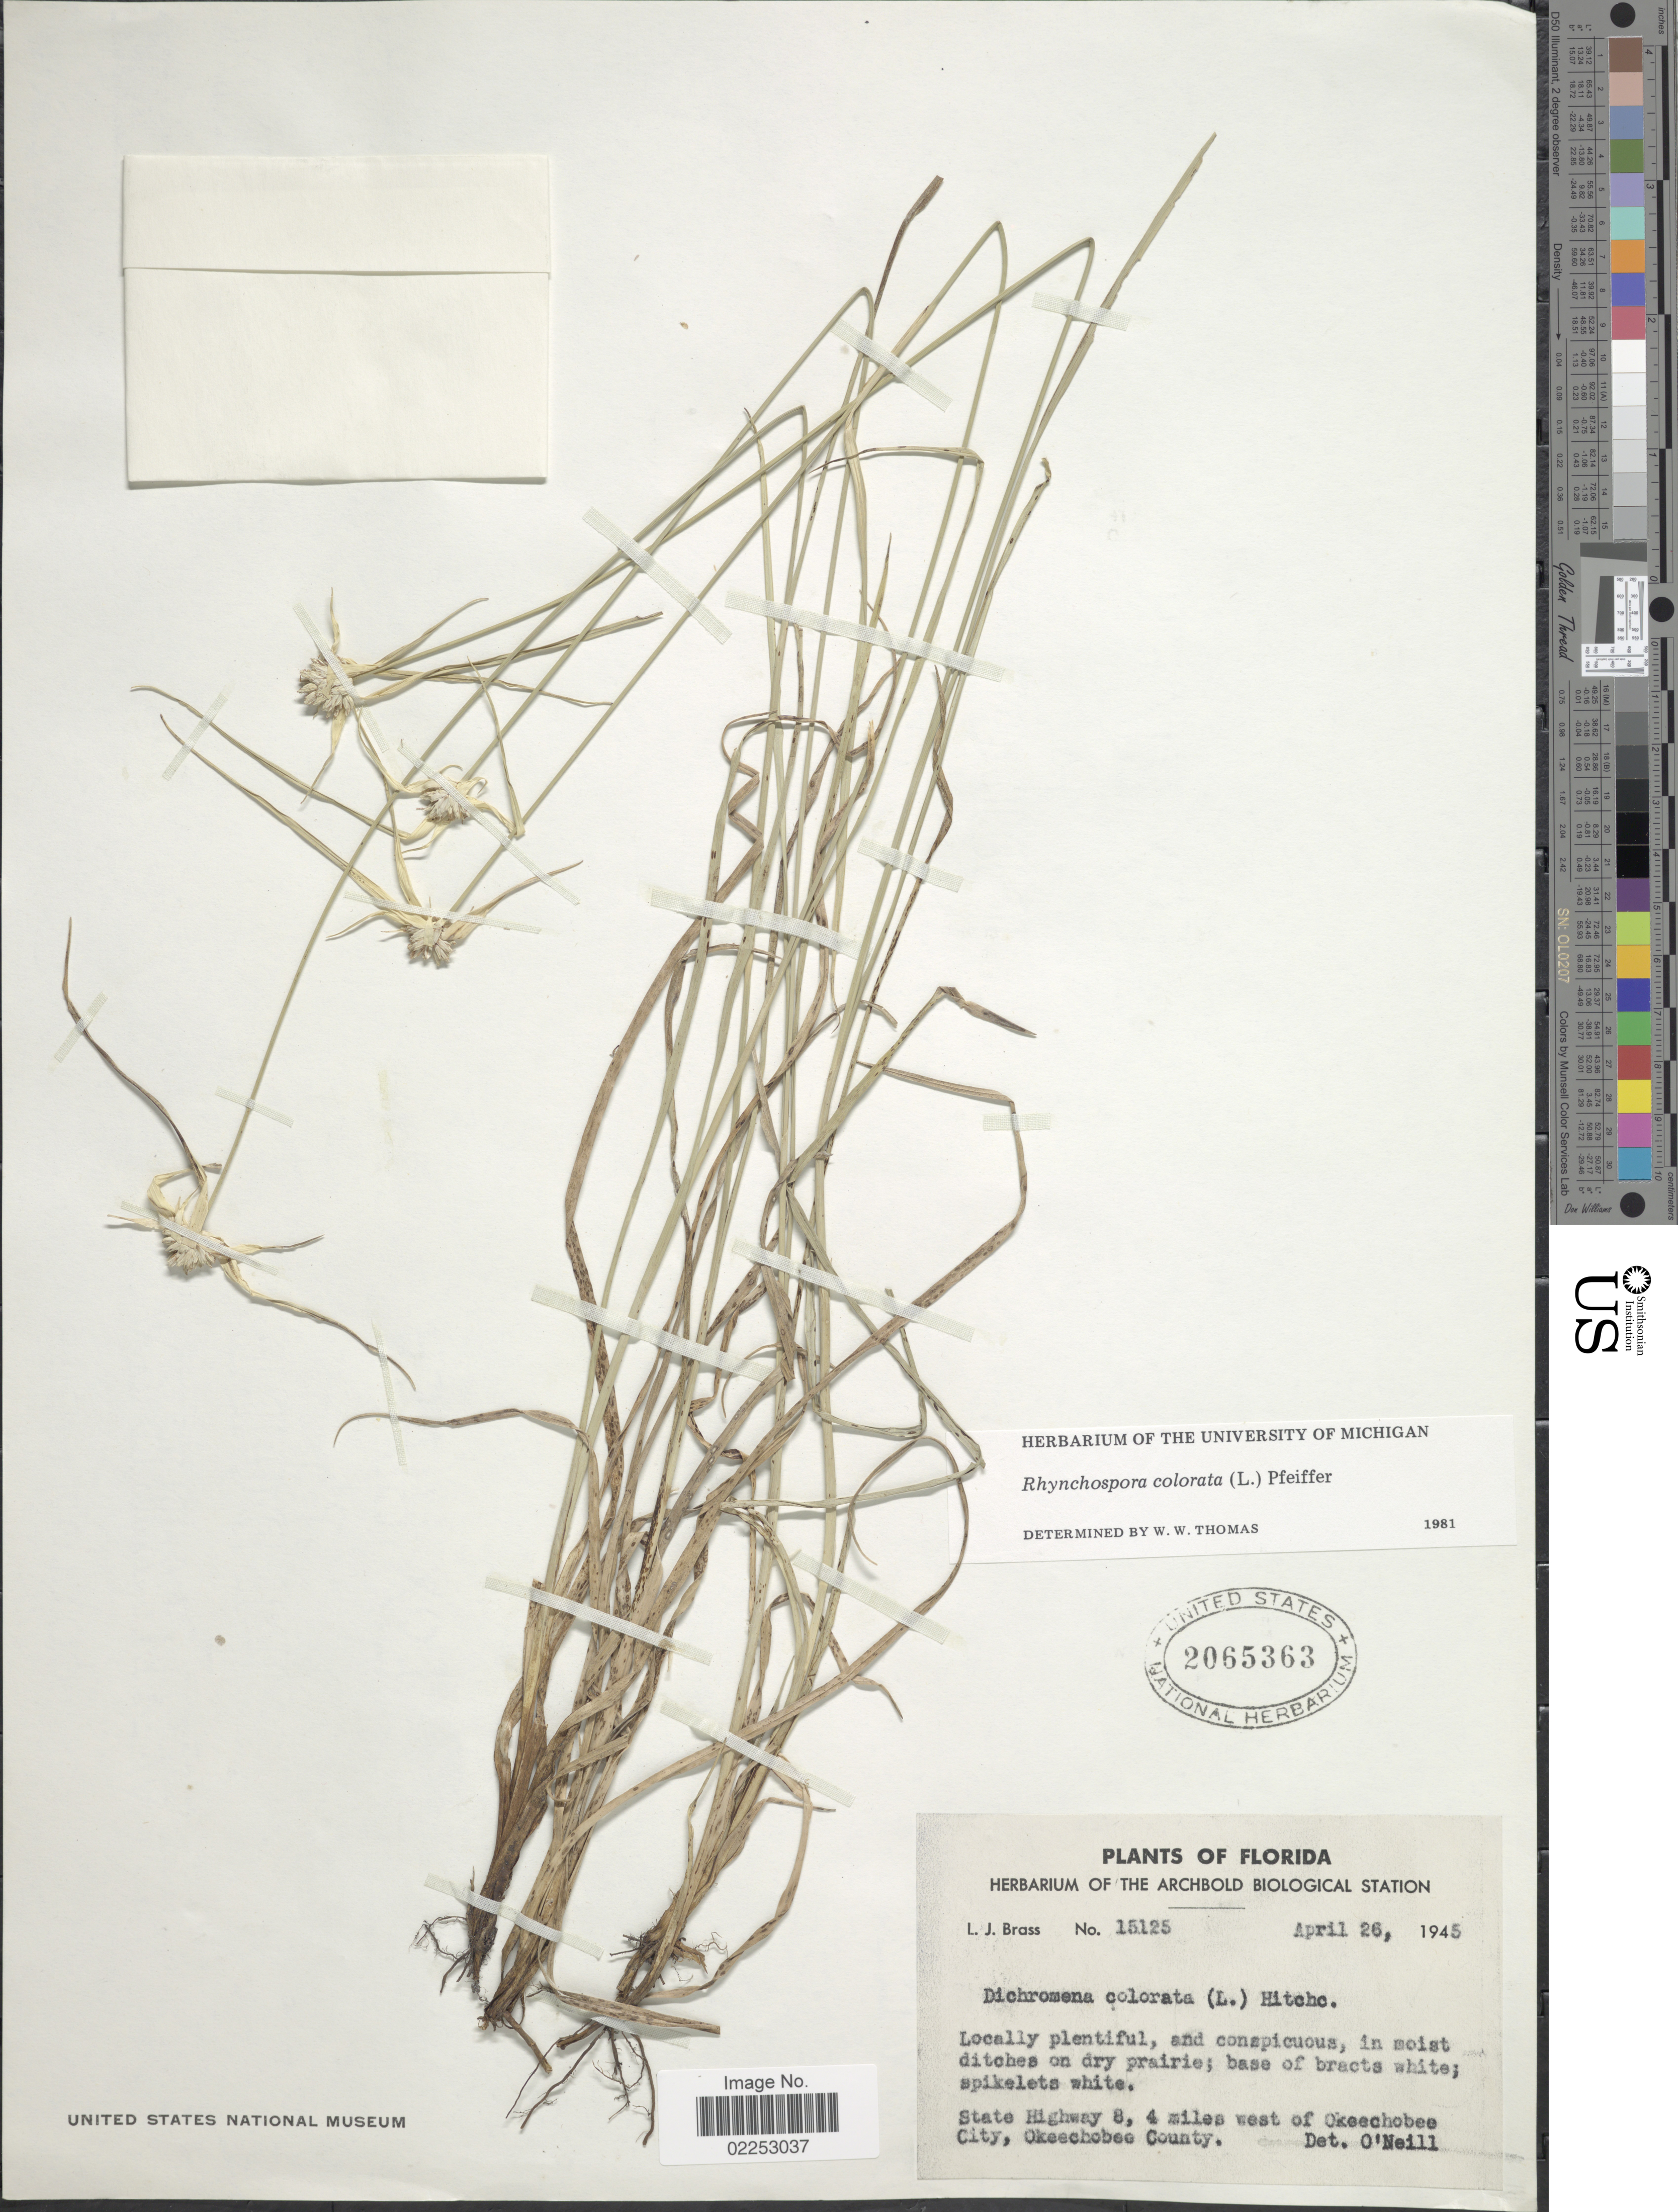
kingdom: Plantae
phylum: Tracheophyta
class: Liliopsida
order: Poales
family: Cyperaceae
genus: Rhynchospora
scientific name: Rhynchospora colorata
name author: (L.) H. Pfeiff.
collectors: L. J. Brass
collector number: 15125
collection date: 1945-04-26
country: United States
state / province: Florida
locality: State Highway 8, 4 miles west of Okeechobee City, Okeechobee County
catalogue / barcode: US 2065363